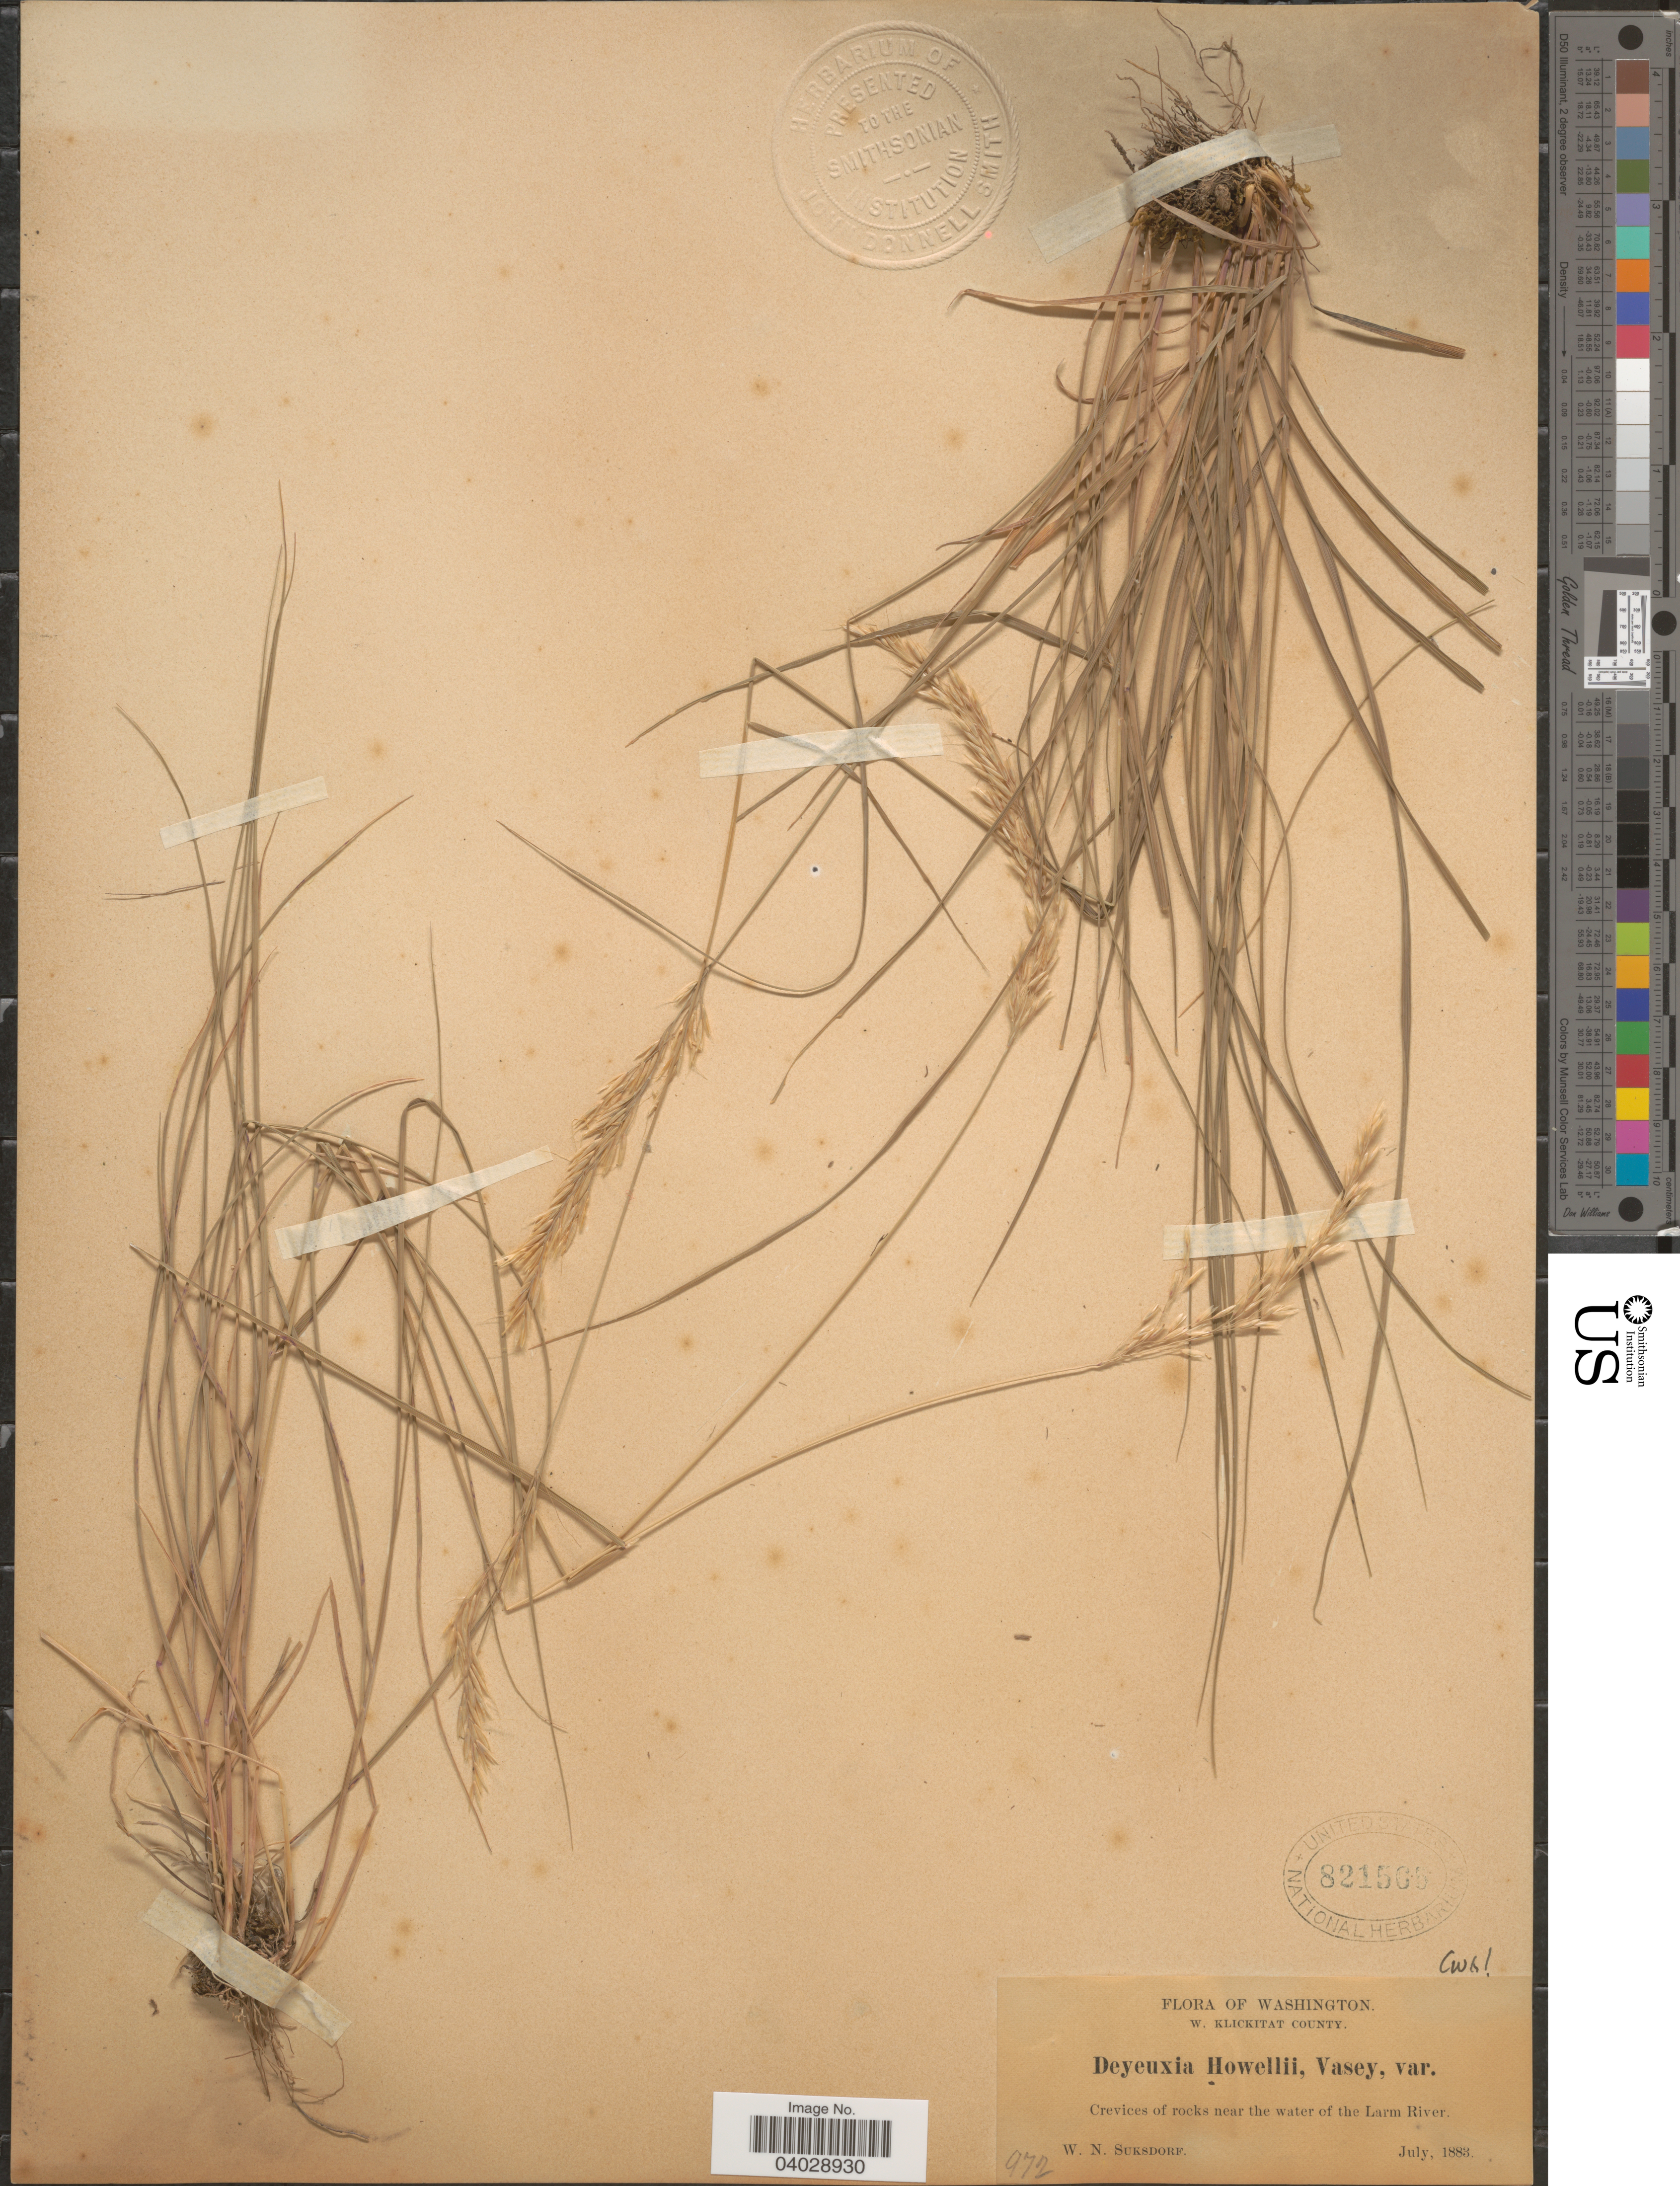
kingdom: Plantae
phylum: Tracheophyta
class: Liliopsida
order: Poales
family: Poaceae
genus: Calamagrostis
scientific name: Calamagrostis howellii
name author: Vasey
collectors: W. N. Suksdorf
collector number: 972?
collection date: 1883-07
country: United States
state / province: Washington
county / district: Klickitat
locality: W. Klickitat County. Crevices of rocks near the water of the Larm River.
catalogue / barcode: US 821565